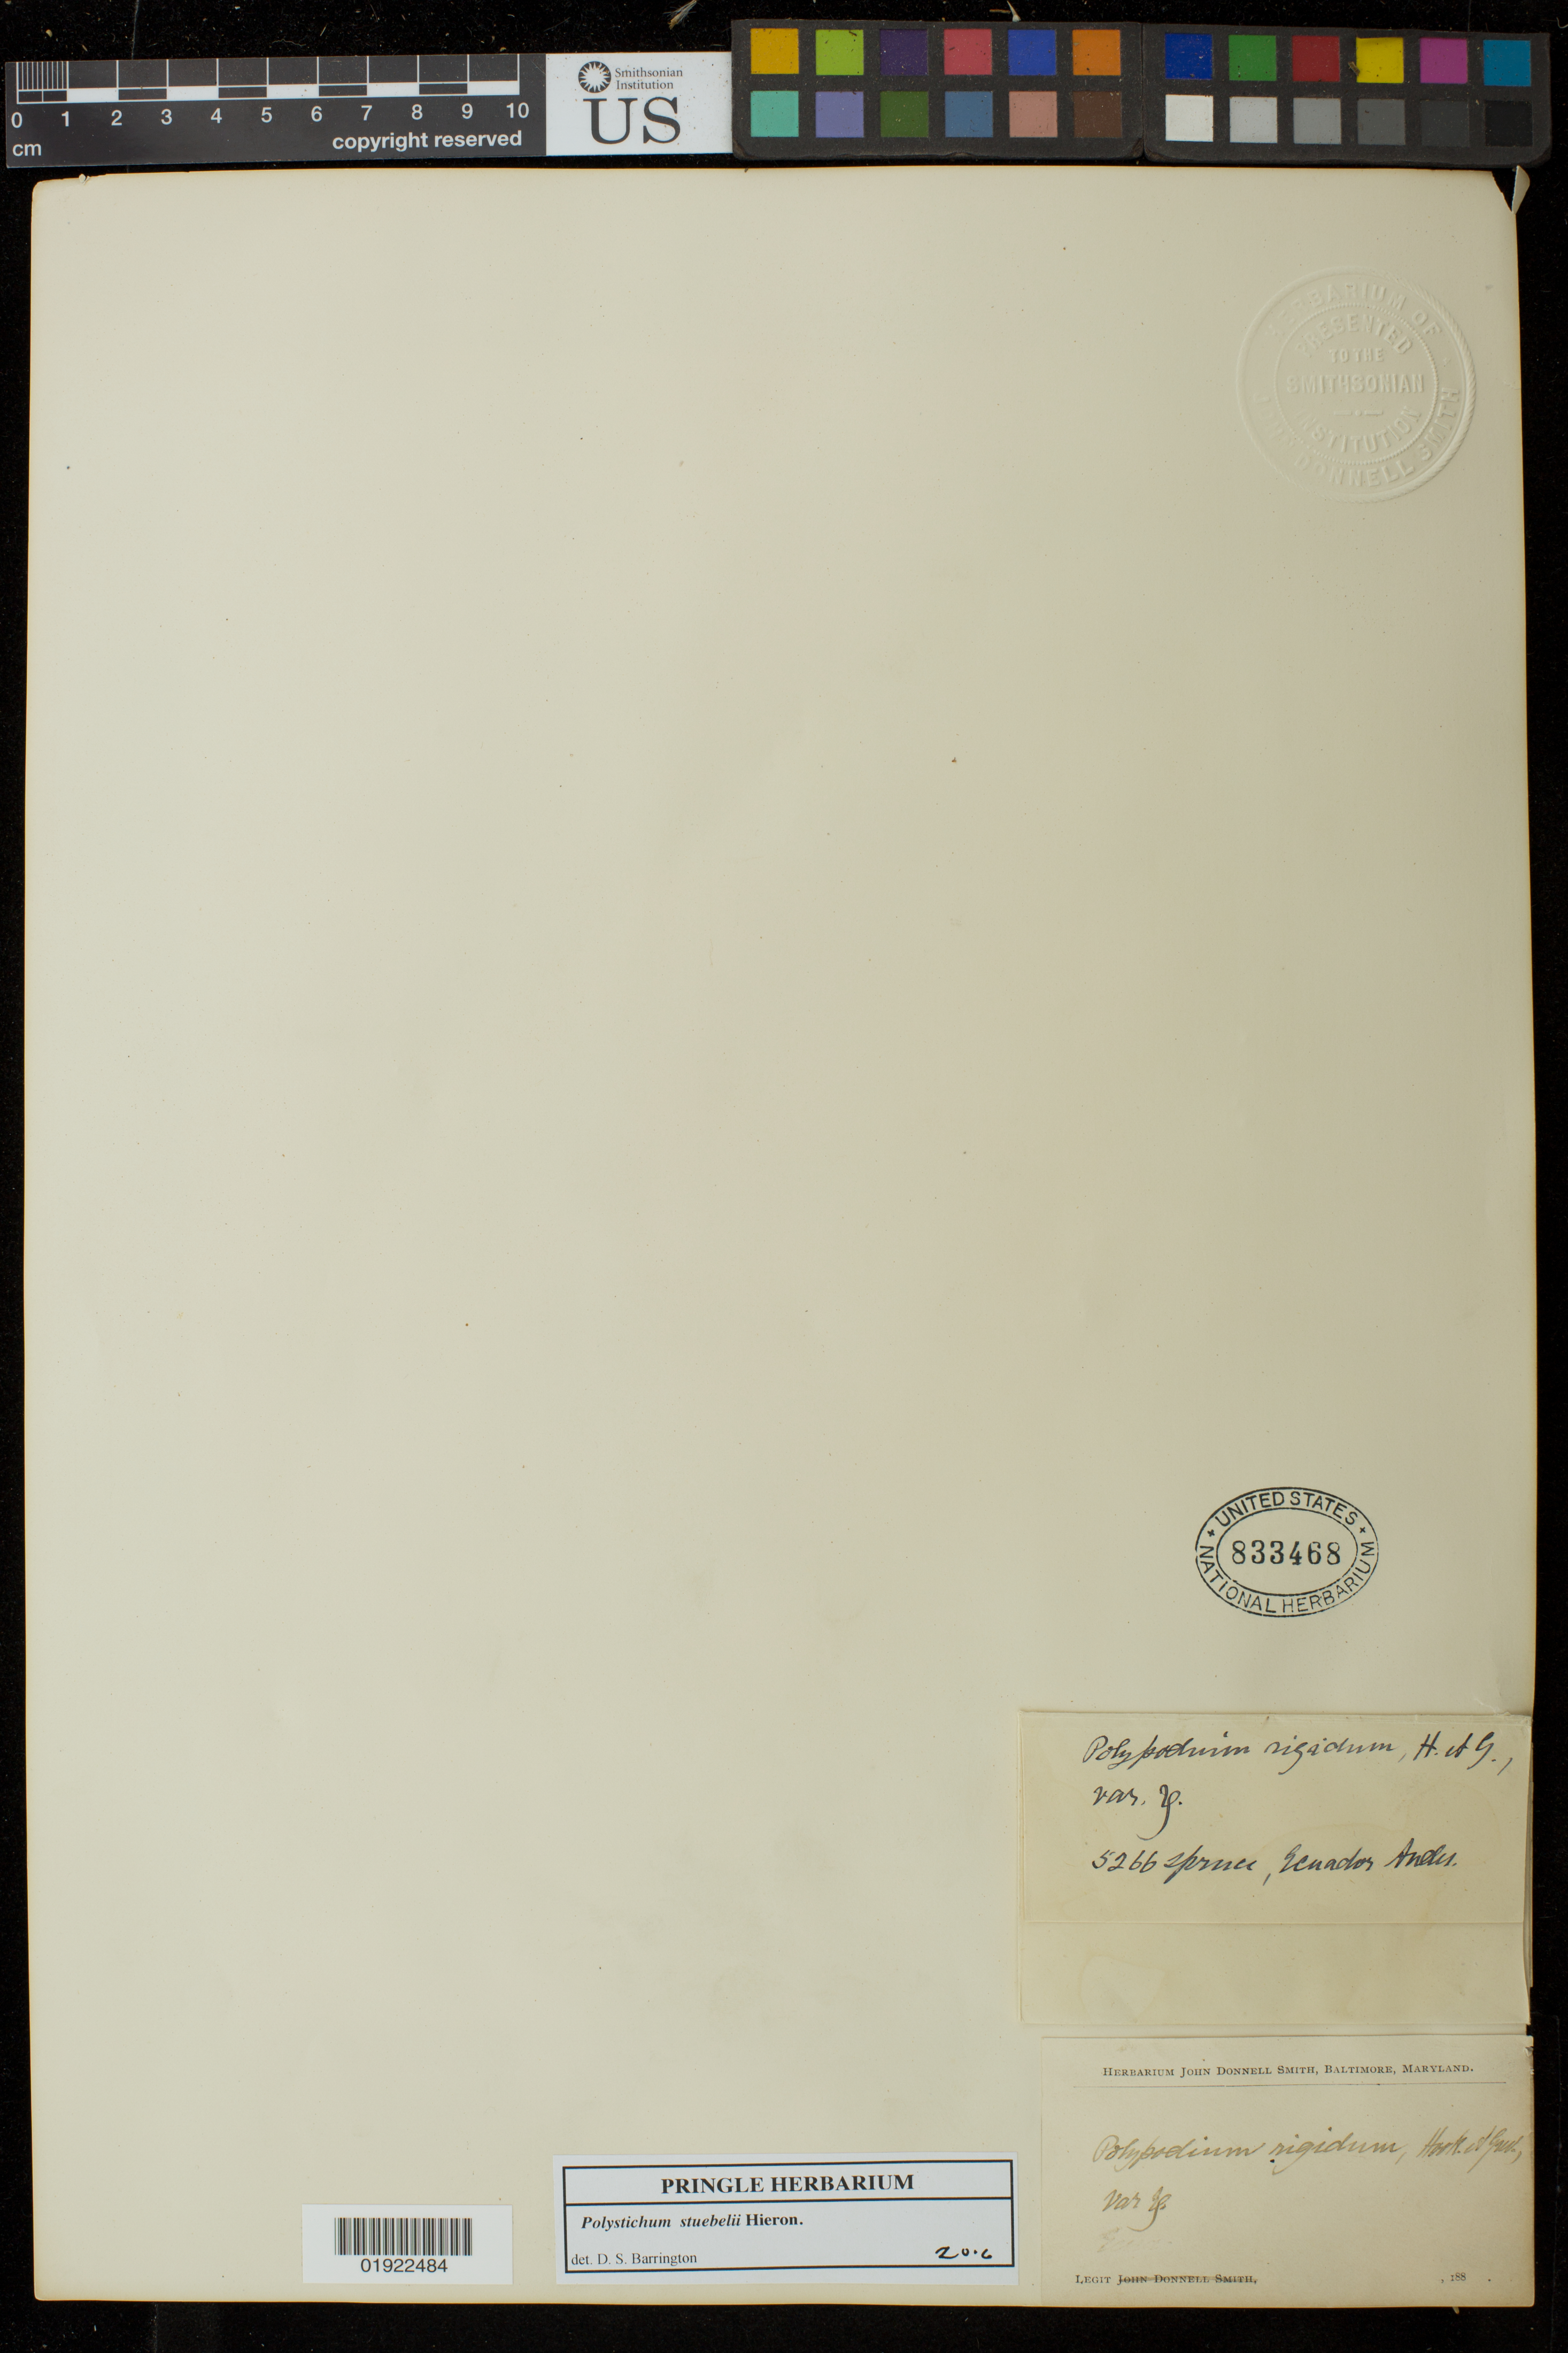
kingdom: Plantae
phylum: Tracheophyta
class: Polypodiopsida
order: Polypodiales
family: Dryopteridaceae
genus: Polystichum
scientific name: Polystichum steubelii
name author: Hieron.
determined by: Barrington, D. S., Curator (VT), University of Vermont (UNITED STATES)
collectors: -. Spruce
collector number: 5266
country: Ecuador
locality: Andes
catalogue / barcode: US 833468